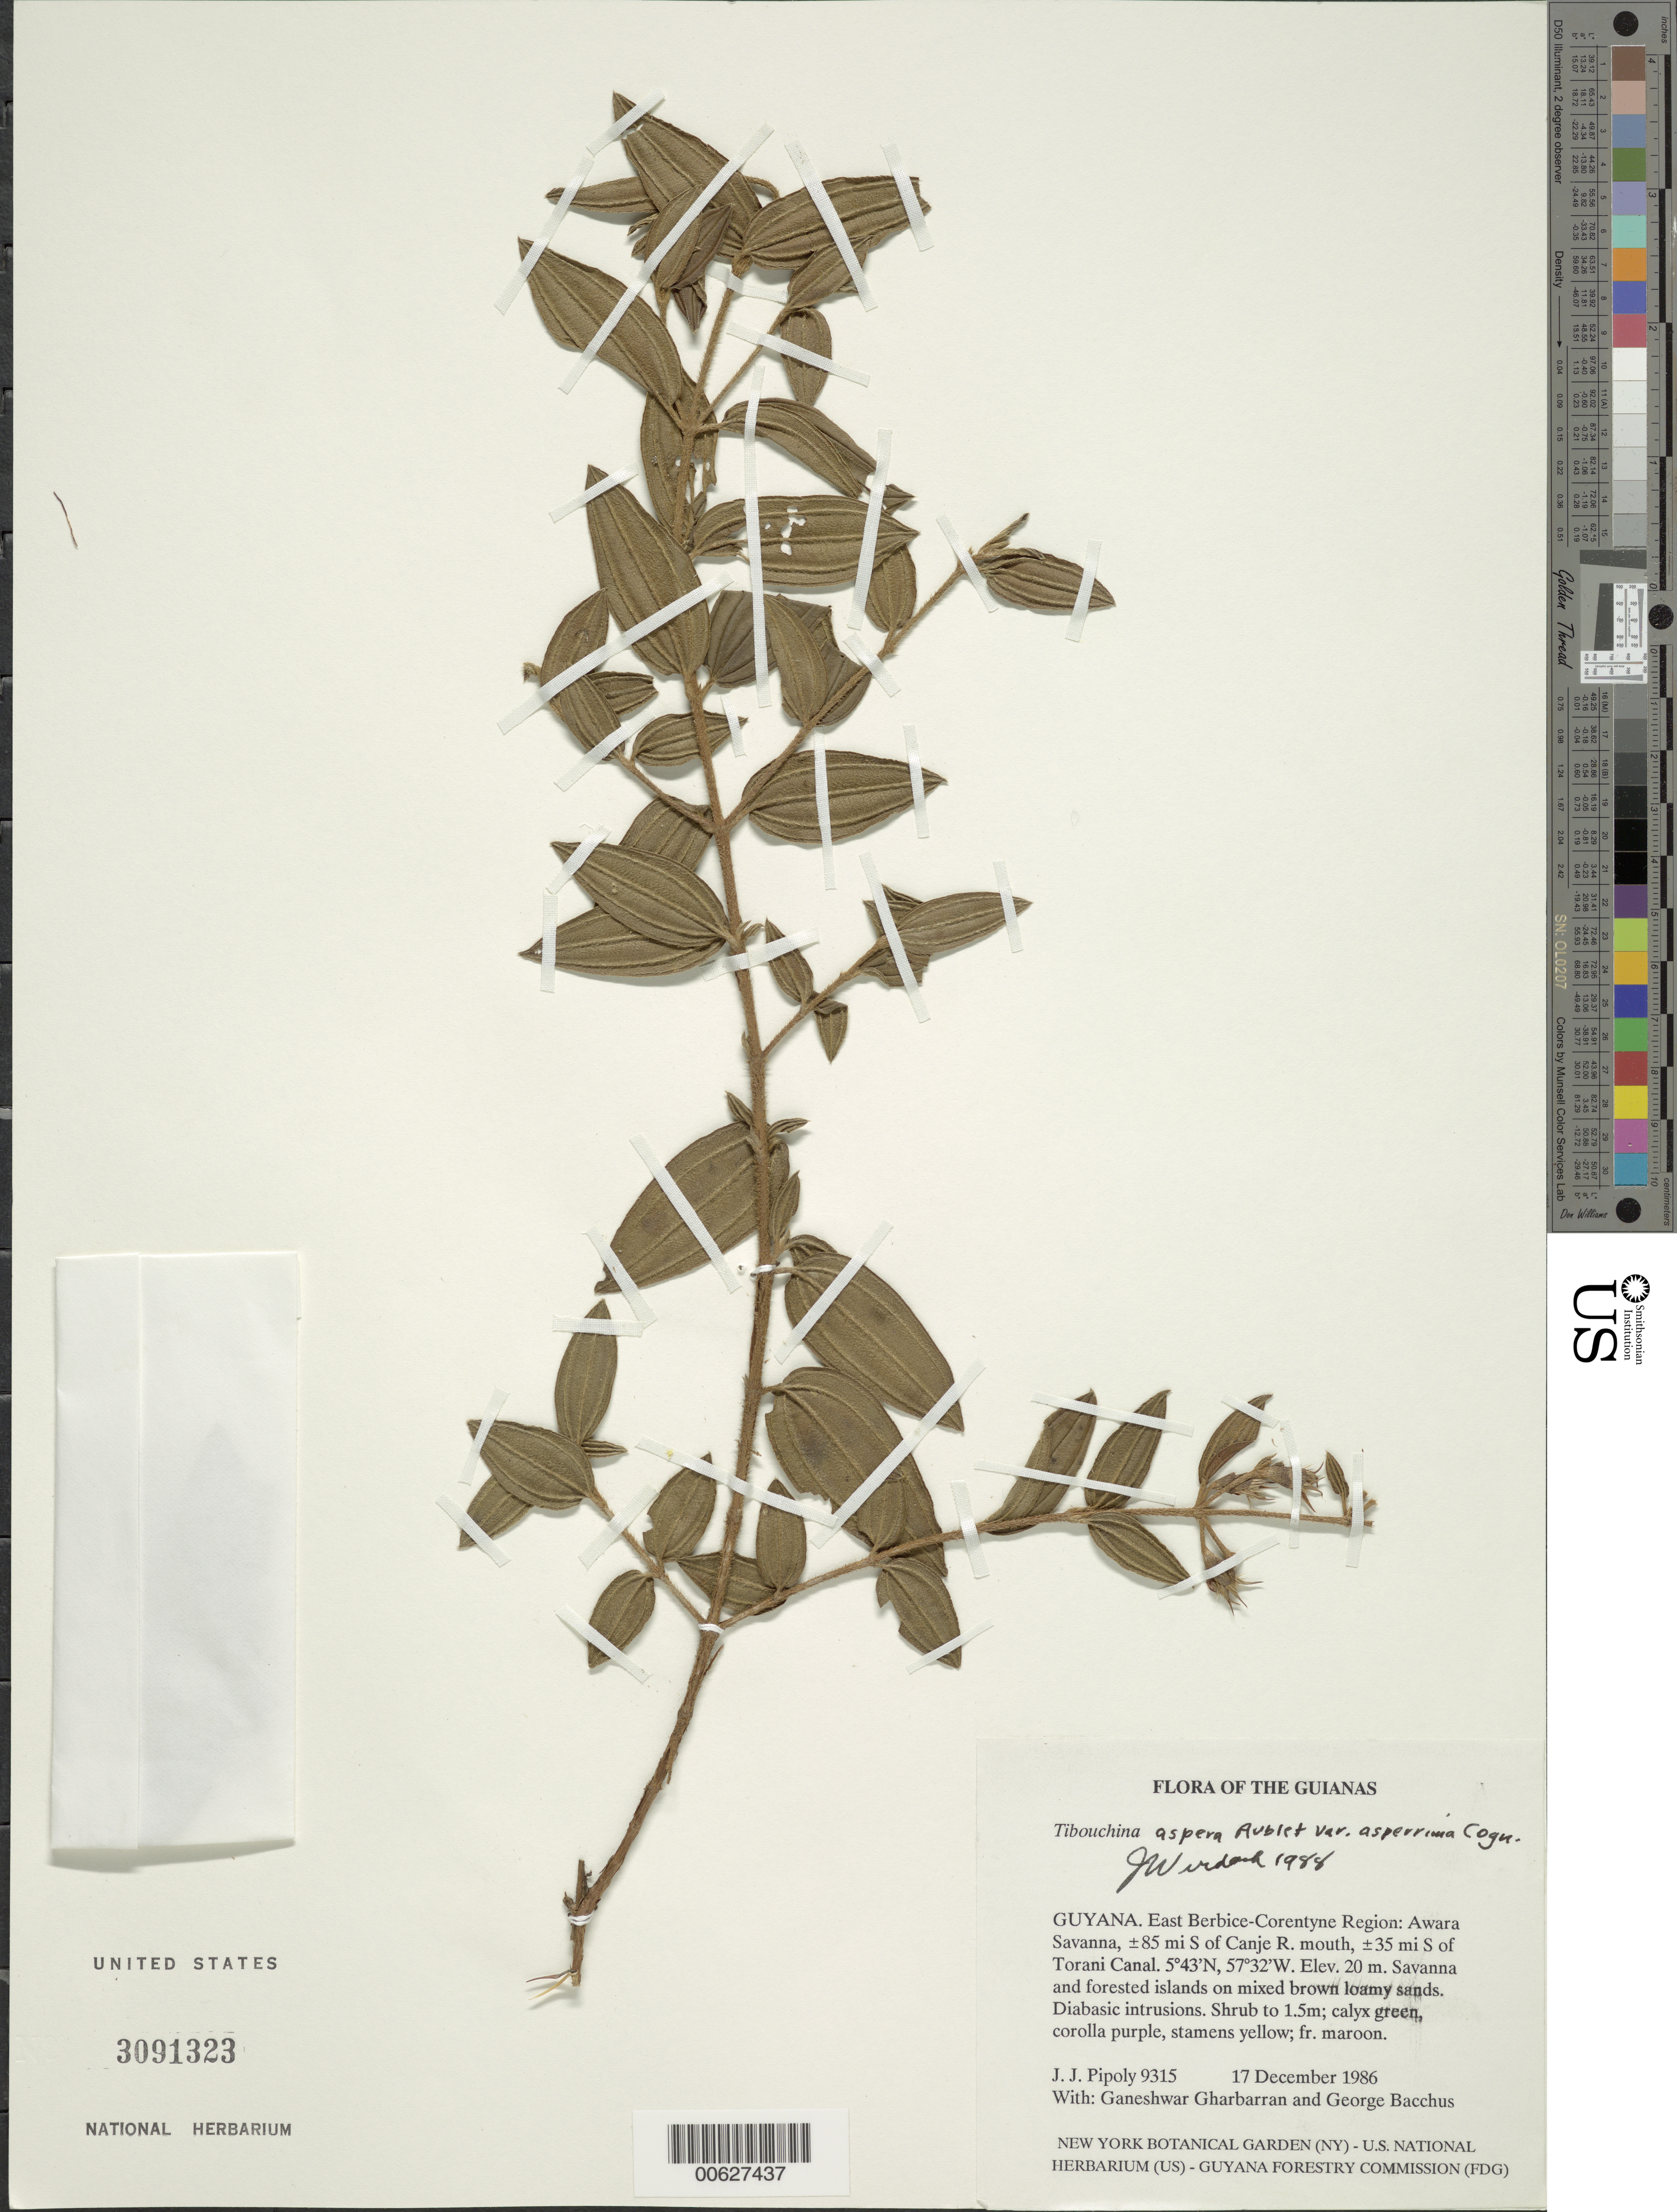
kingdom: Plantae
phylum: Tracheophyta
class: Magnoliopsida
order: Myrtales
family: Melastomataceae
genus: Tibouchina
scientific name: Tibouchina aspera var. asperrima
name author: Cogn.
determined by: Wurdack, John J., (US), US (UNITED STATES)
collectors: J. J. Pipoly, G. Gharbarran & G. Bacchus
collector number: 9315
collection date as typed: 17 December 1986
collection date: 1986-12-17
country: Guyana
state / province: E. Berbice-Corentyne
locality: Awara Savanna, ±85 mi S of Canje R. mouth, ±35 mi S of Torani Canal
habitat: Savanna and forested islands on mixed brown loamy sands. Diabasic intrusions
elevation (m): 20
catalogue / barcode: US 3091323